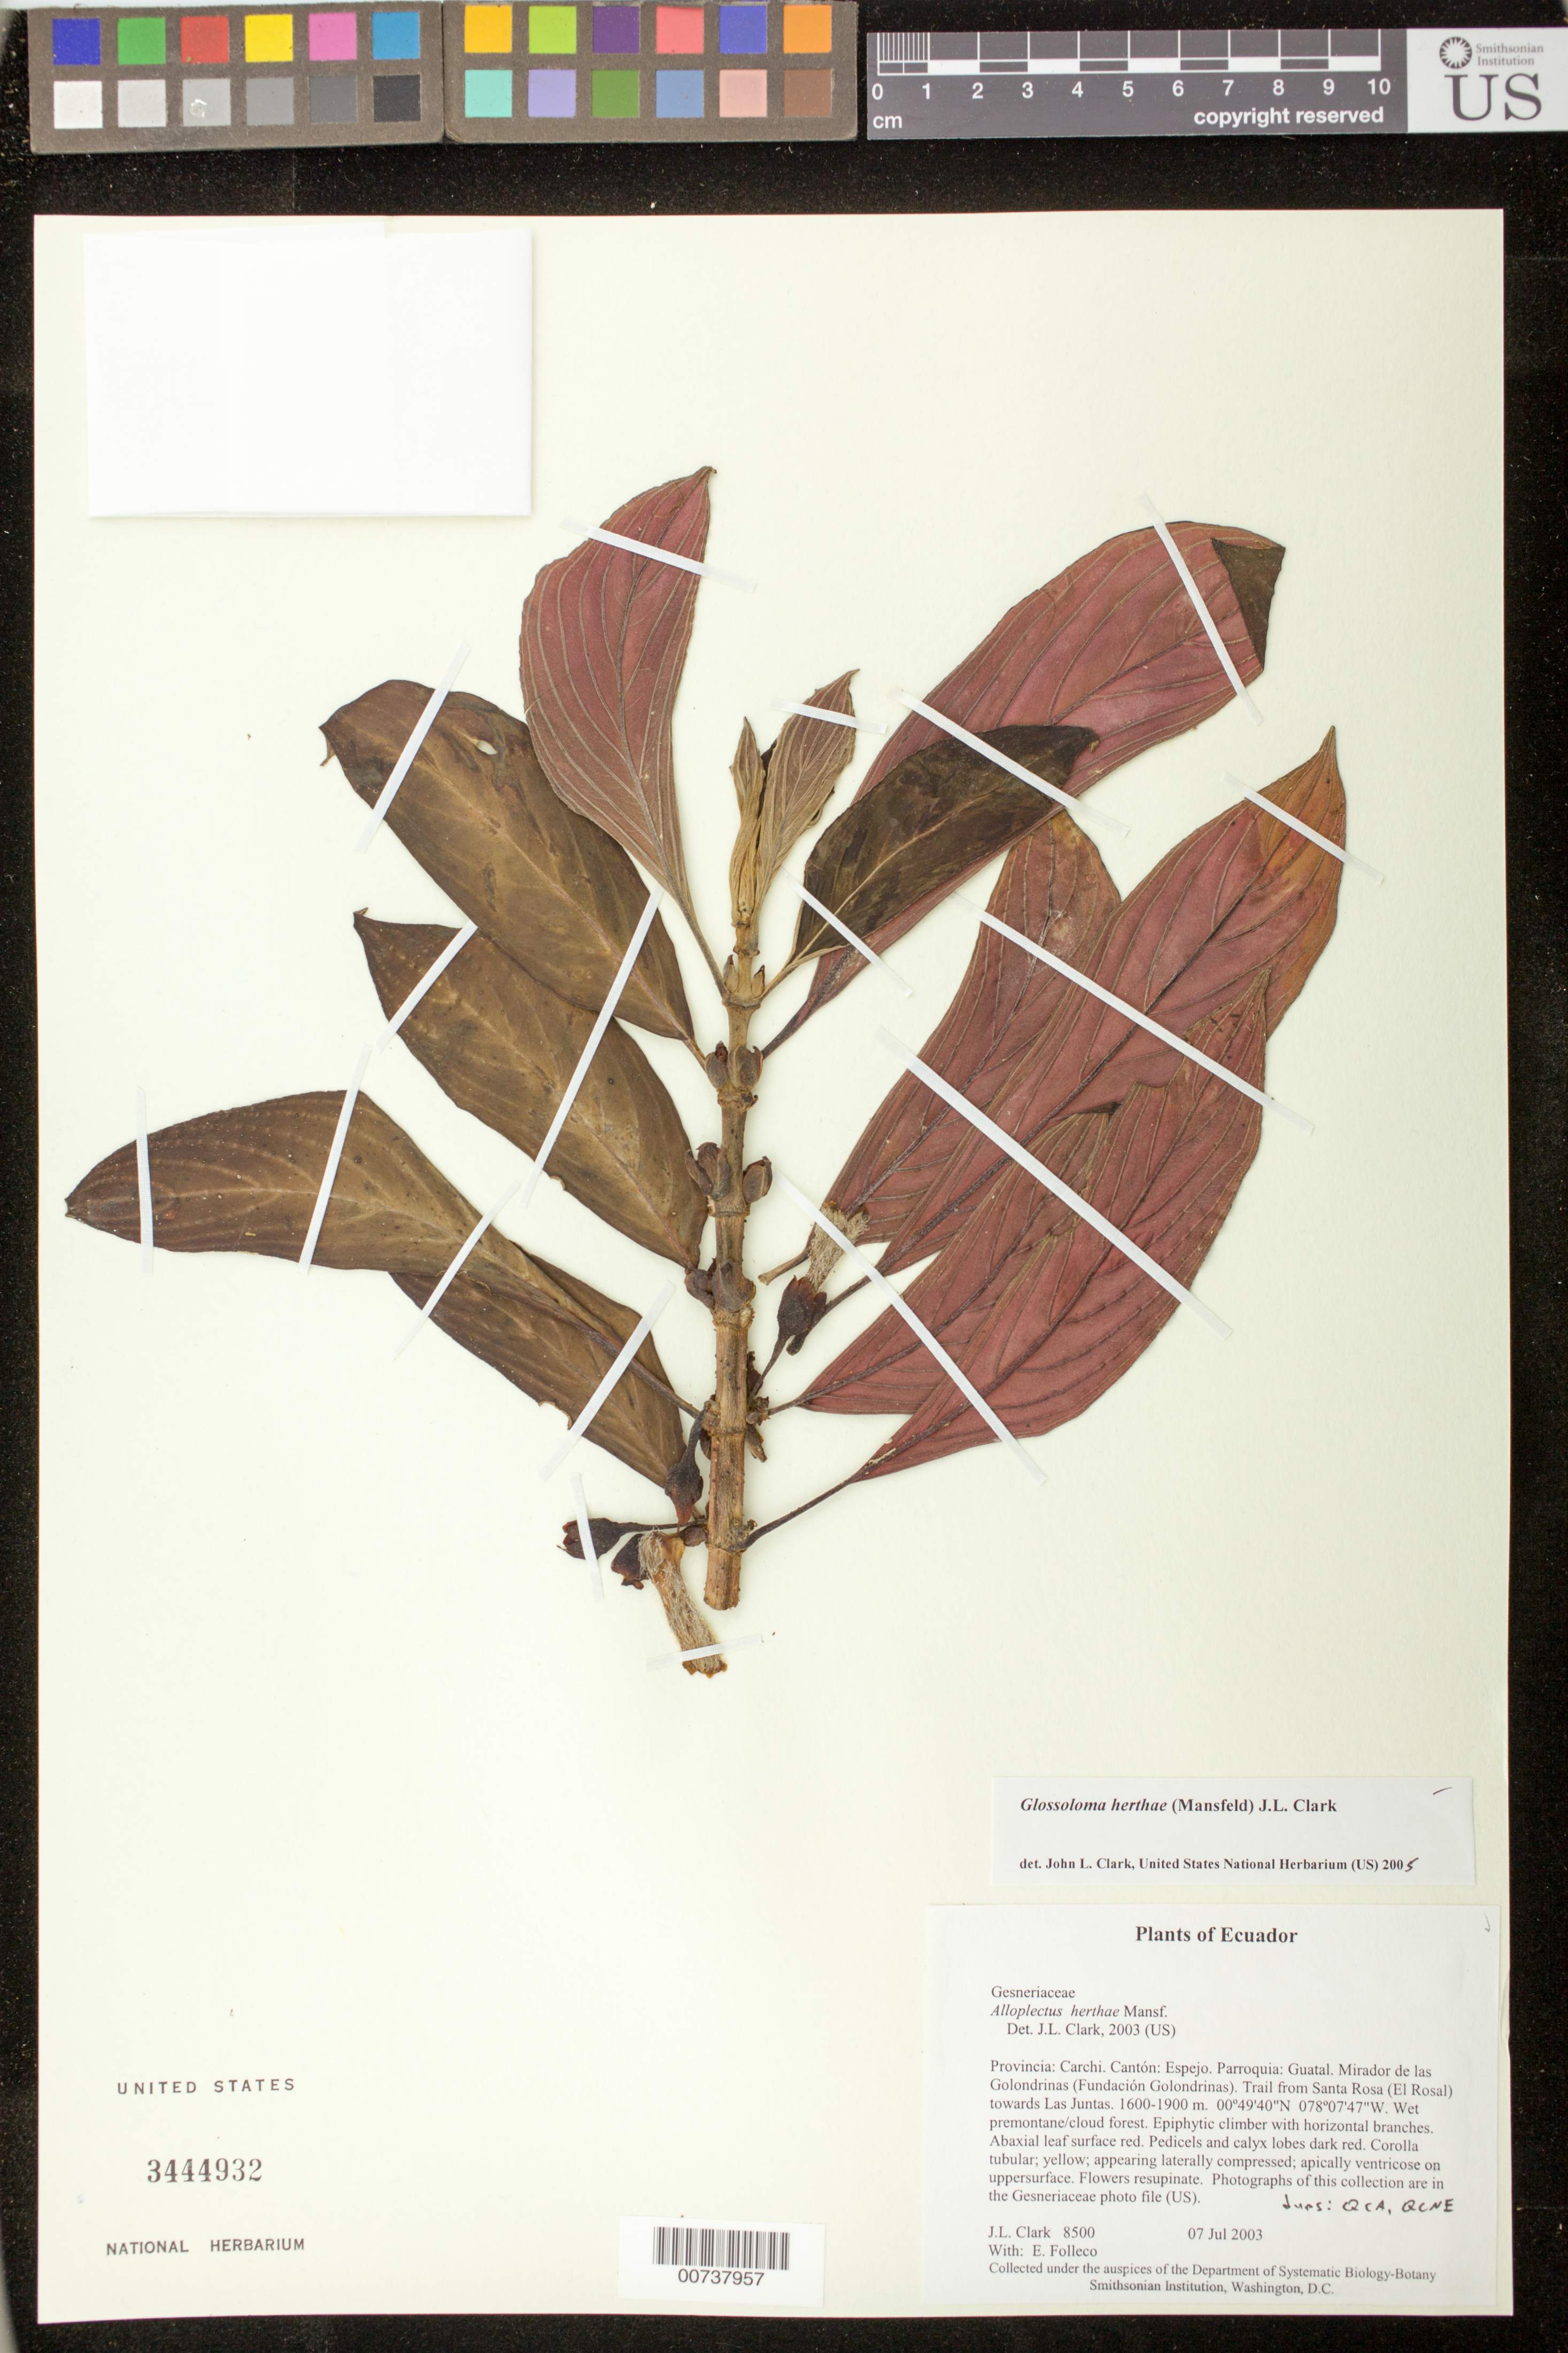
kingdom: Plantae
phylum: Tracheophyta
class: Magnoliopsida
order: Lamiales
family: Gesneriaceae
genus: Glossoloma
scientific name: Glossoloma herthae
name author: (Mansf.) J.L. Clark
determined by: Clark, J. L., (SEL), The Marie Selby Botanical Garden (UNITED STATES)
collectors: J. L. Clark & E. Folleco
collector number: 8500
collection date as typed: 07 Jul 2003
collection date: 2003-07-07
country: Ecuador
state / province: Carchi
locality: Espejo. Parroquia: Guatal. Mirador de las Golondrinas (Fundación Golondrinas). Trail from Santa Rosa (El Rosal) towards Las Juntas.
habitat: Wet premontane/cloud forest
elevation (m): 1600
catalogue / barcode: US 3444932